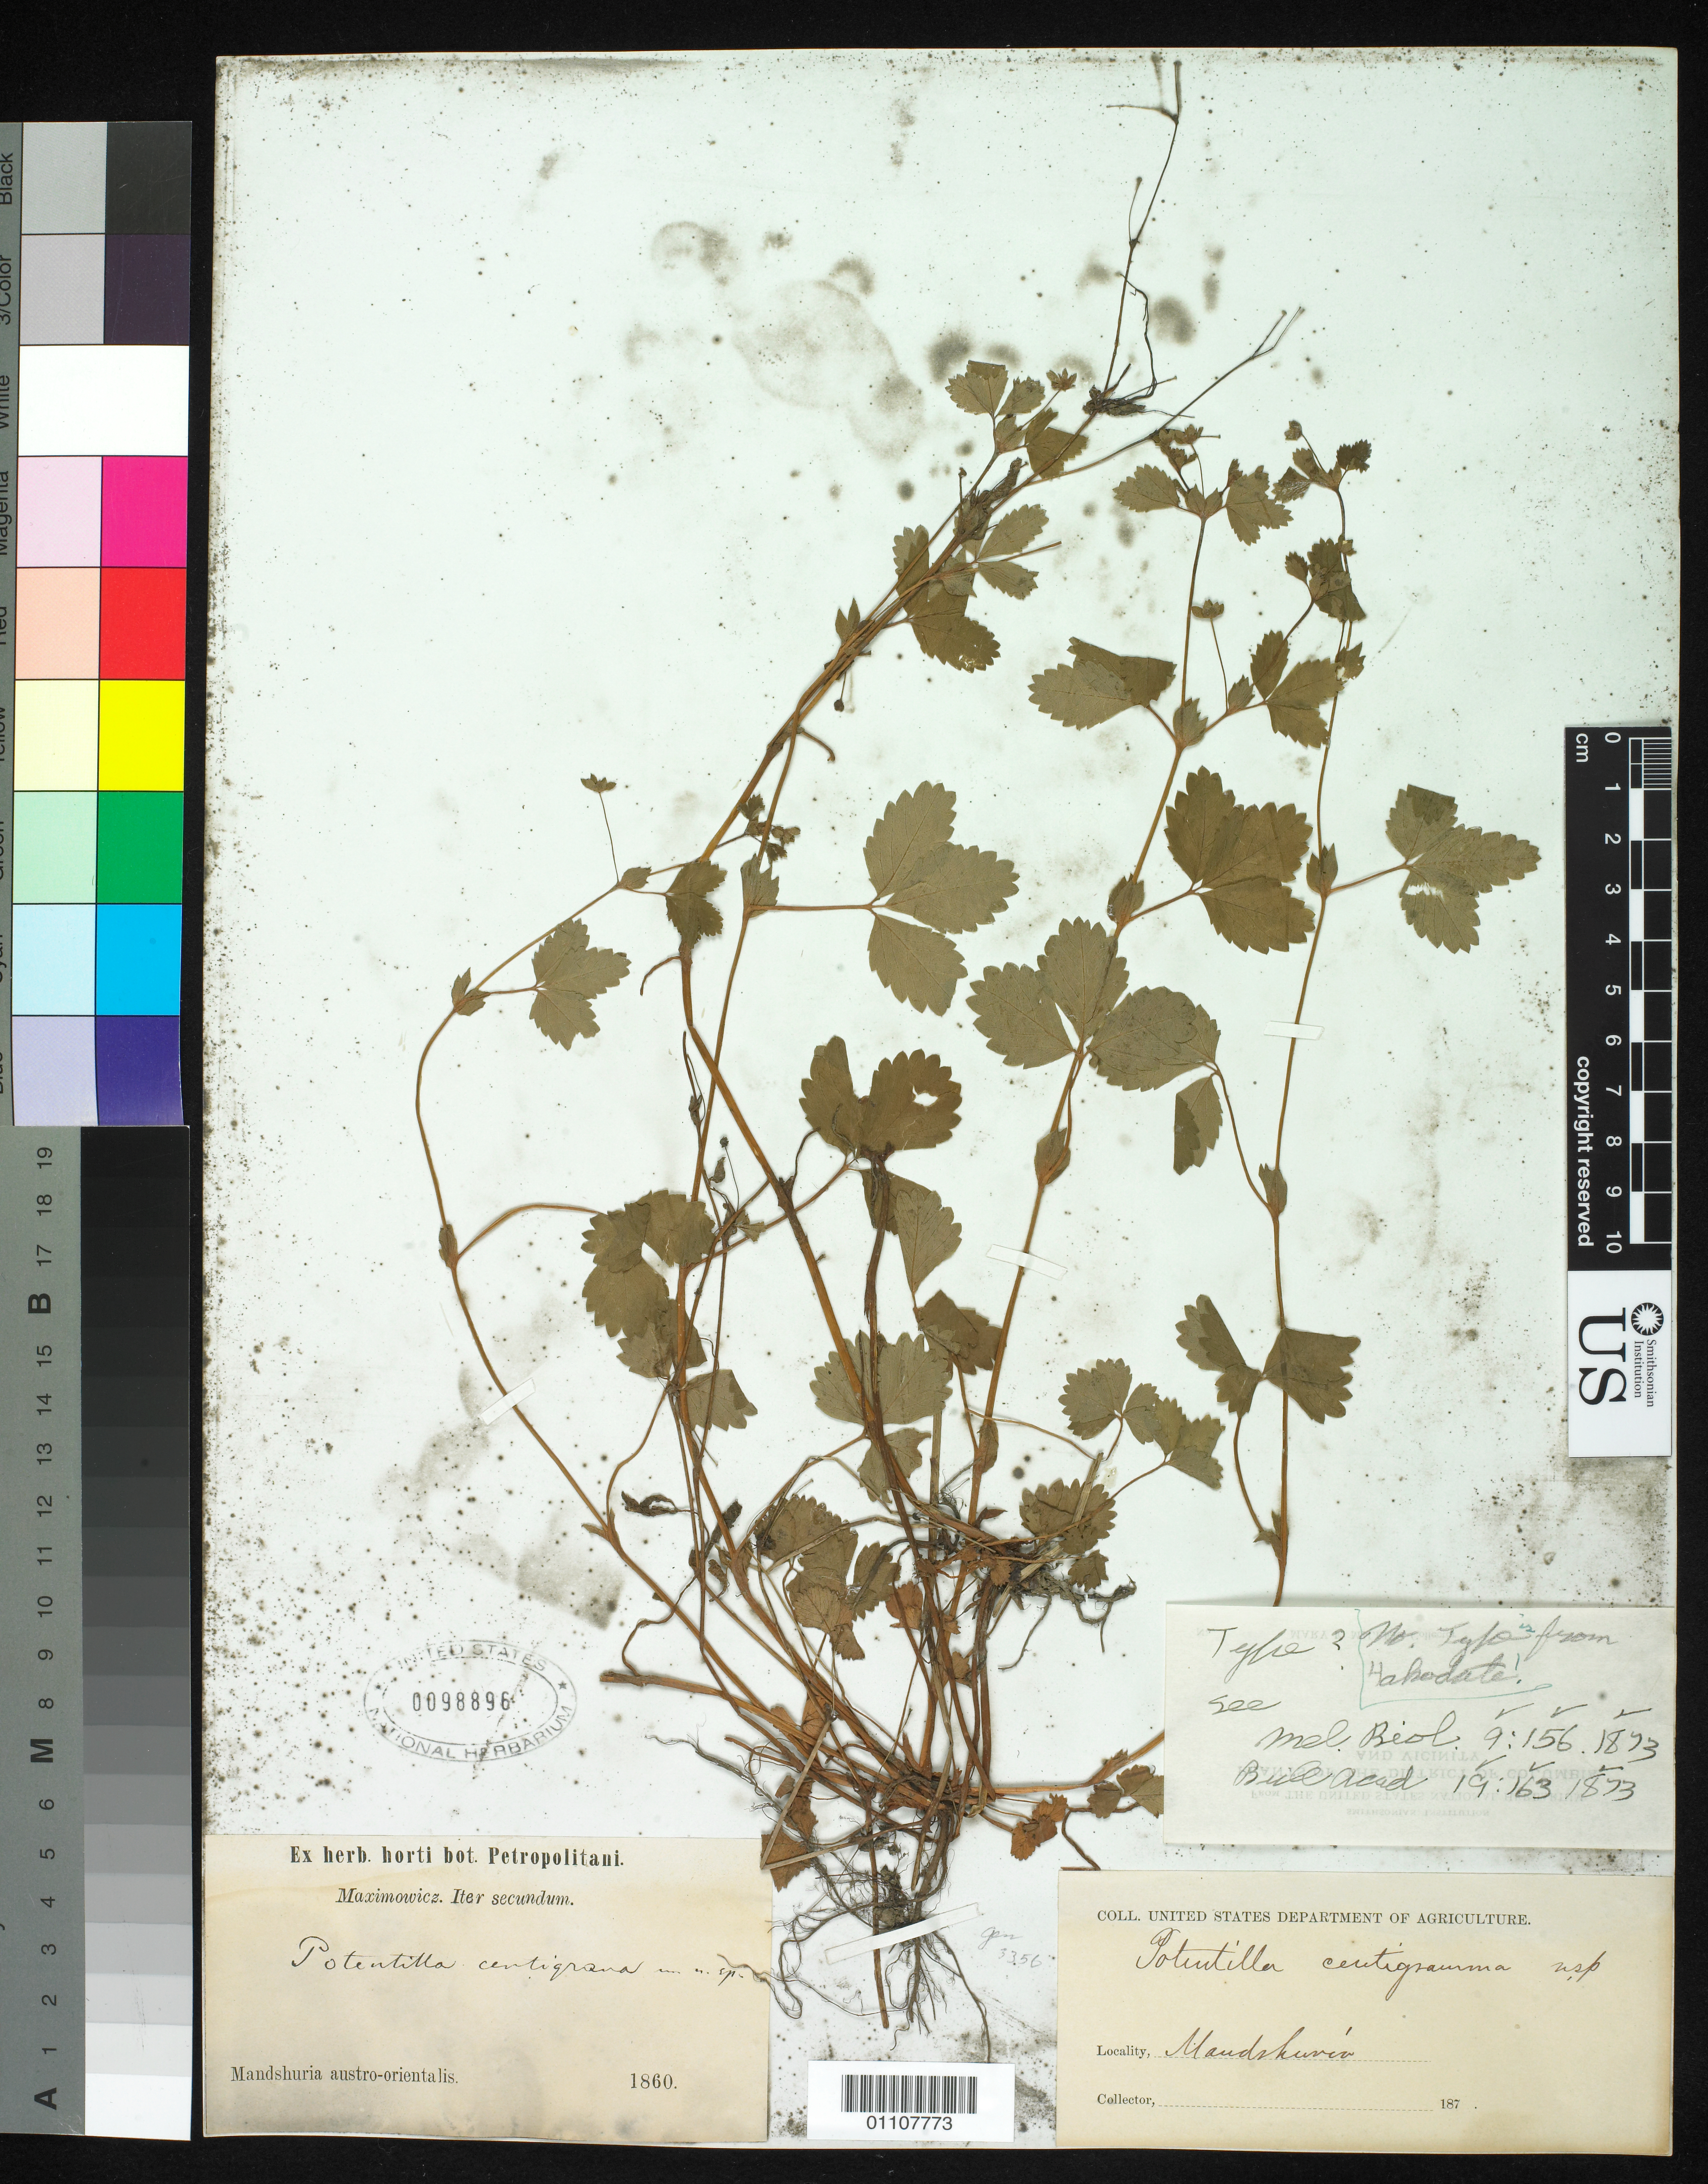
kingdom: Plantae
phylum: Tracheophyta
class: Magnoliopsida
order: Rosales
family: Rosaceae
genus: Potentilla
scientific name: Potentilla centigrana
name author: Maxim.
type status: Possible Type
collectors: Maximowicz, --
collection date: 1860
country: China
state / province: Manchuria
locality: Japan.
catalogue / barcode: US 98896